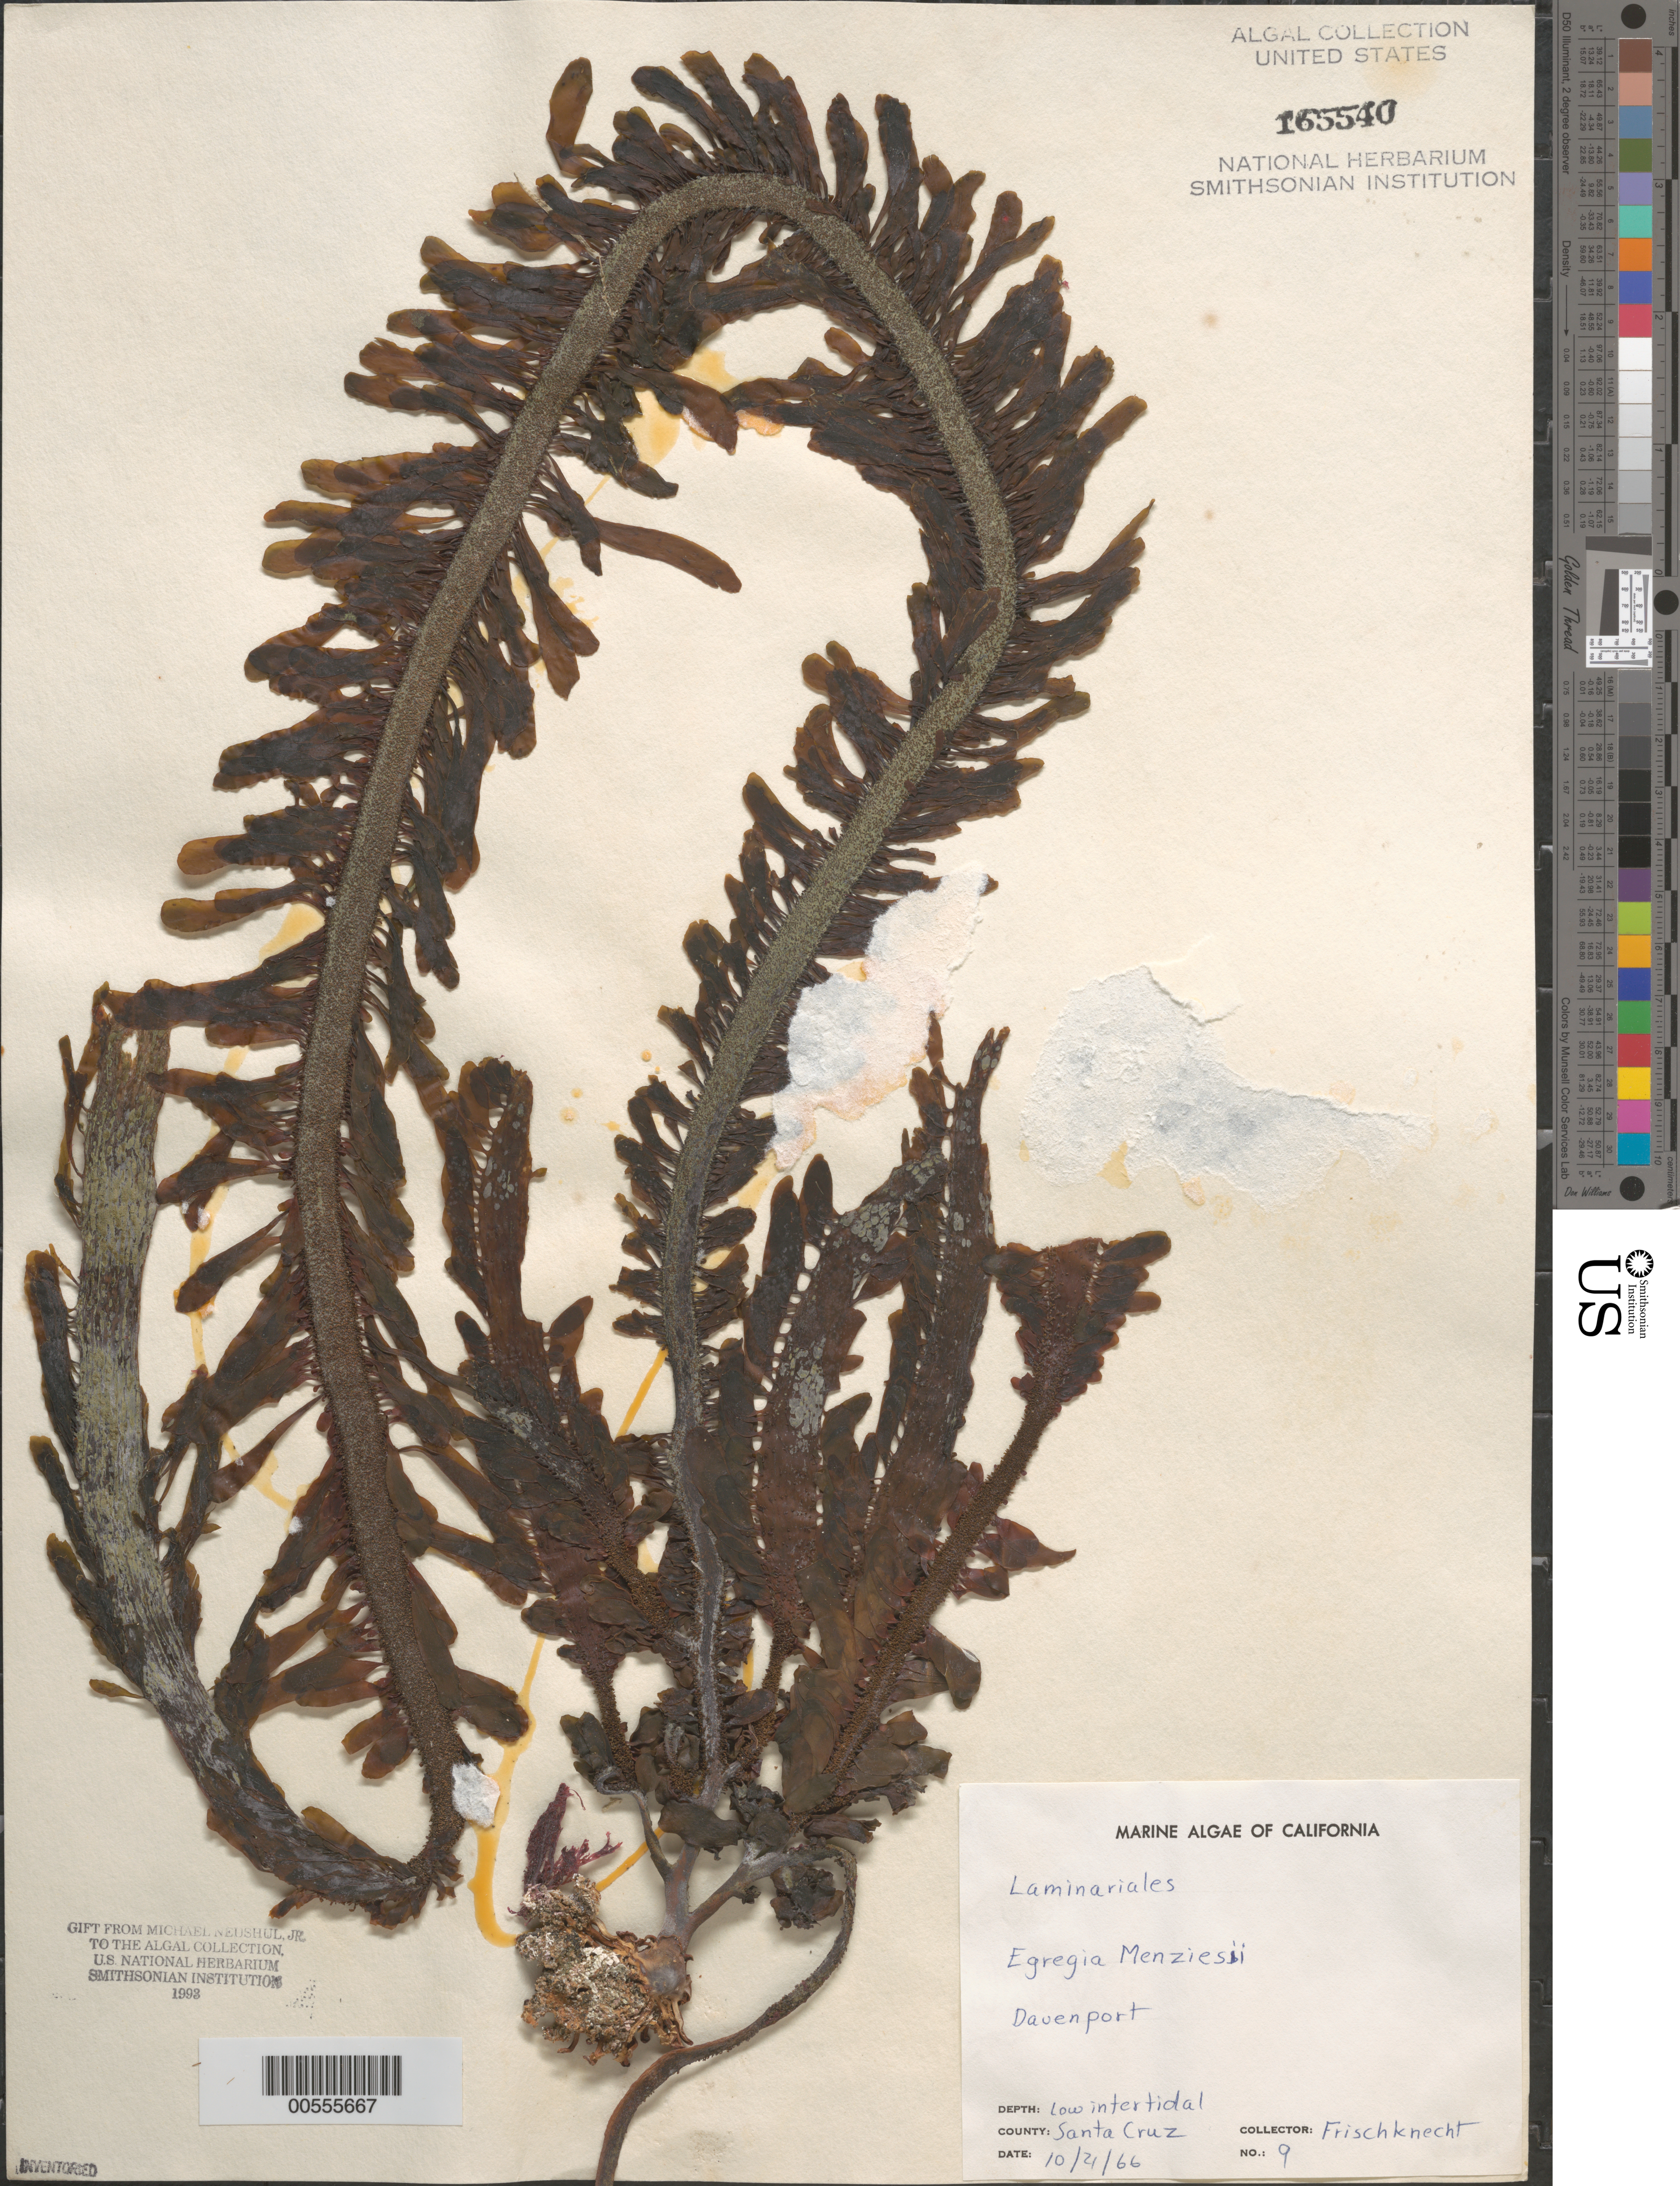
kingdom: Chromista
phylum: Ochrophyta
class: Phaeophyceae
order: Laminariales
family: Lessoniaceae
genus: Egregia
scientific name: Egregia menziesii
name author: (Turner) Aresch.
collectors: -. Frischknecht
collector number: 9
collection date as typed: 21 Oct 1966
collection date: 1966-10-21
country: United States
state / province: California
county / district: Santa Cruz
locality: Davenport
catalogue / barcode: US 165540